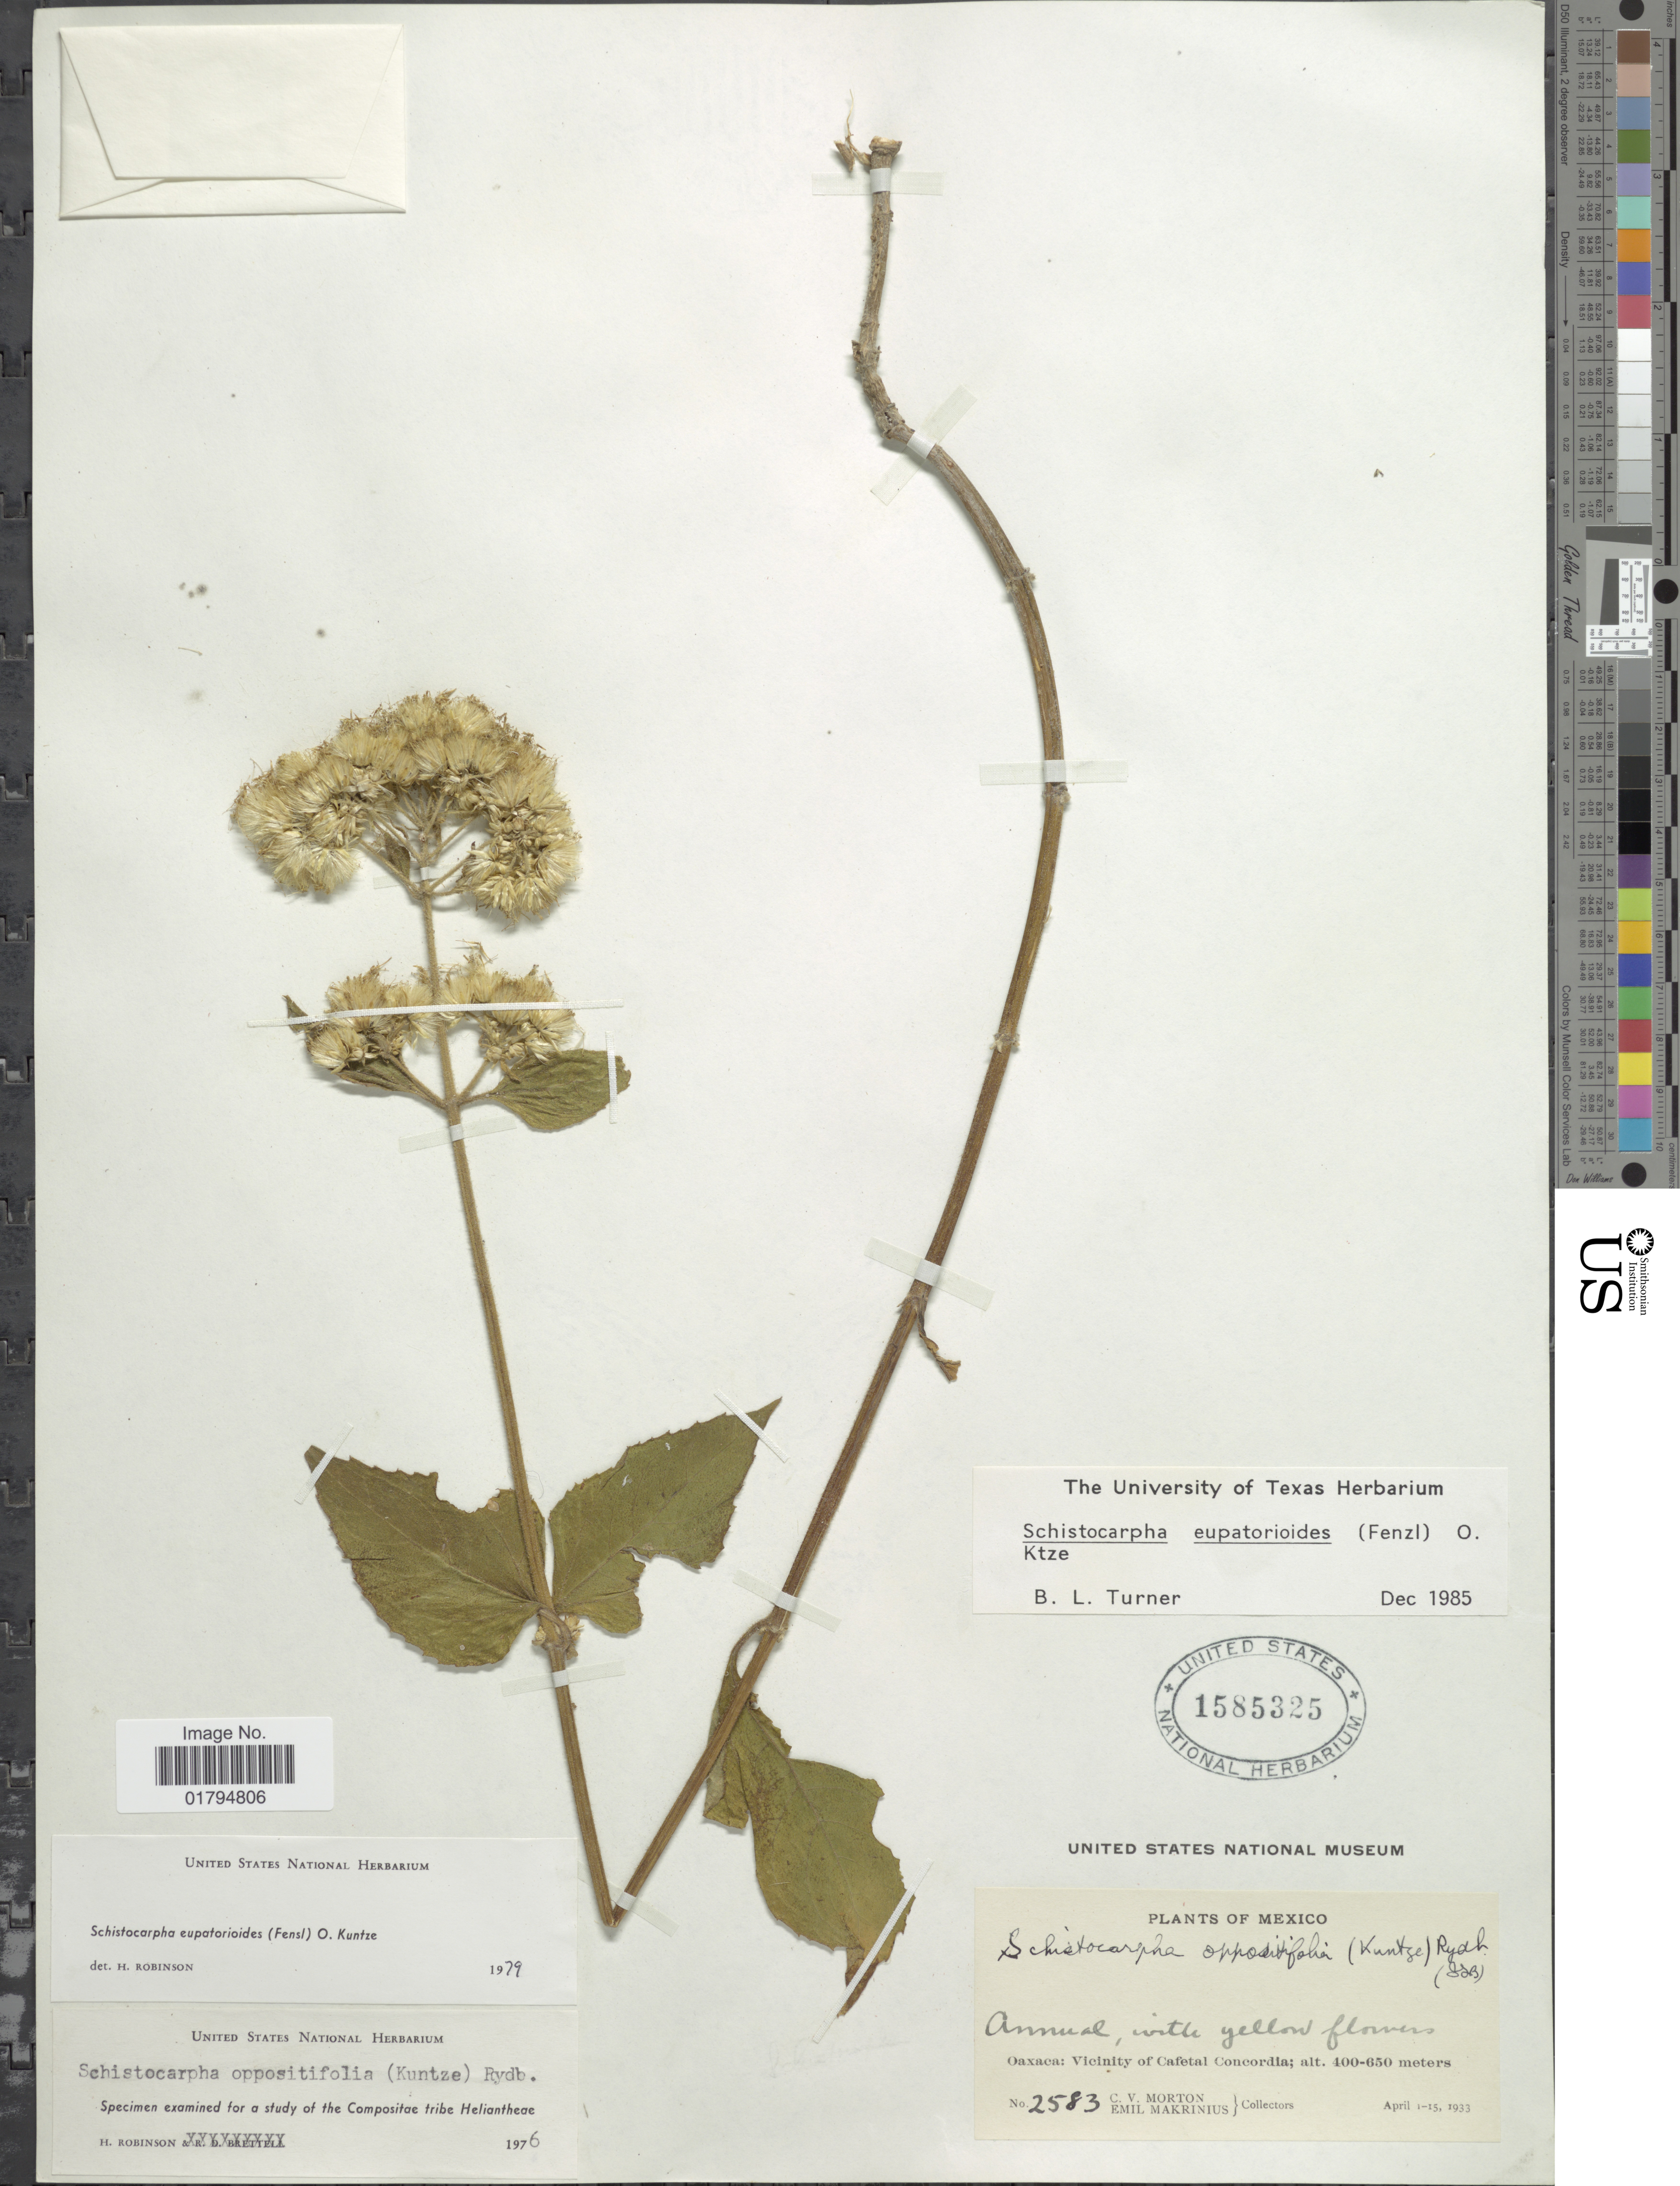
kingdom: Plantae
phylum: Tracheophyta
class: Magnoliopsida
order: Asterales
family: Asteraceae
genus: Schistocarpha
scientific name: Schistocarpha eupatorioides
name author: (Fenzl) Kuntze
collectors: C. V. Morton & E. Makrinius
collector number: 2583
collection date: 1933-04/1933-04-15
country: Mexico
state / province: Oaxaca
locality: Vicinity of Cafetal Concordia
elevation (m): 400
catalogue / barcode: US 1585325